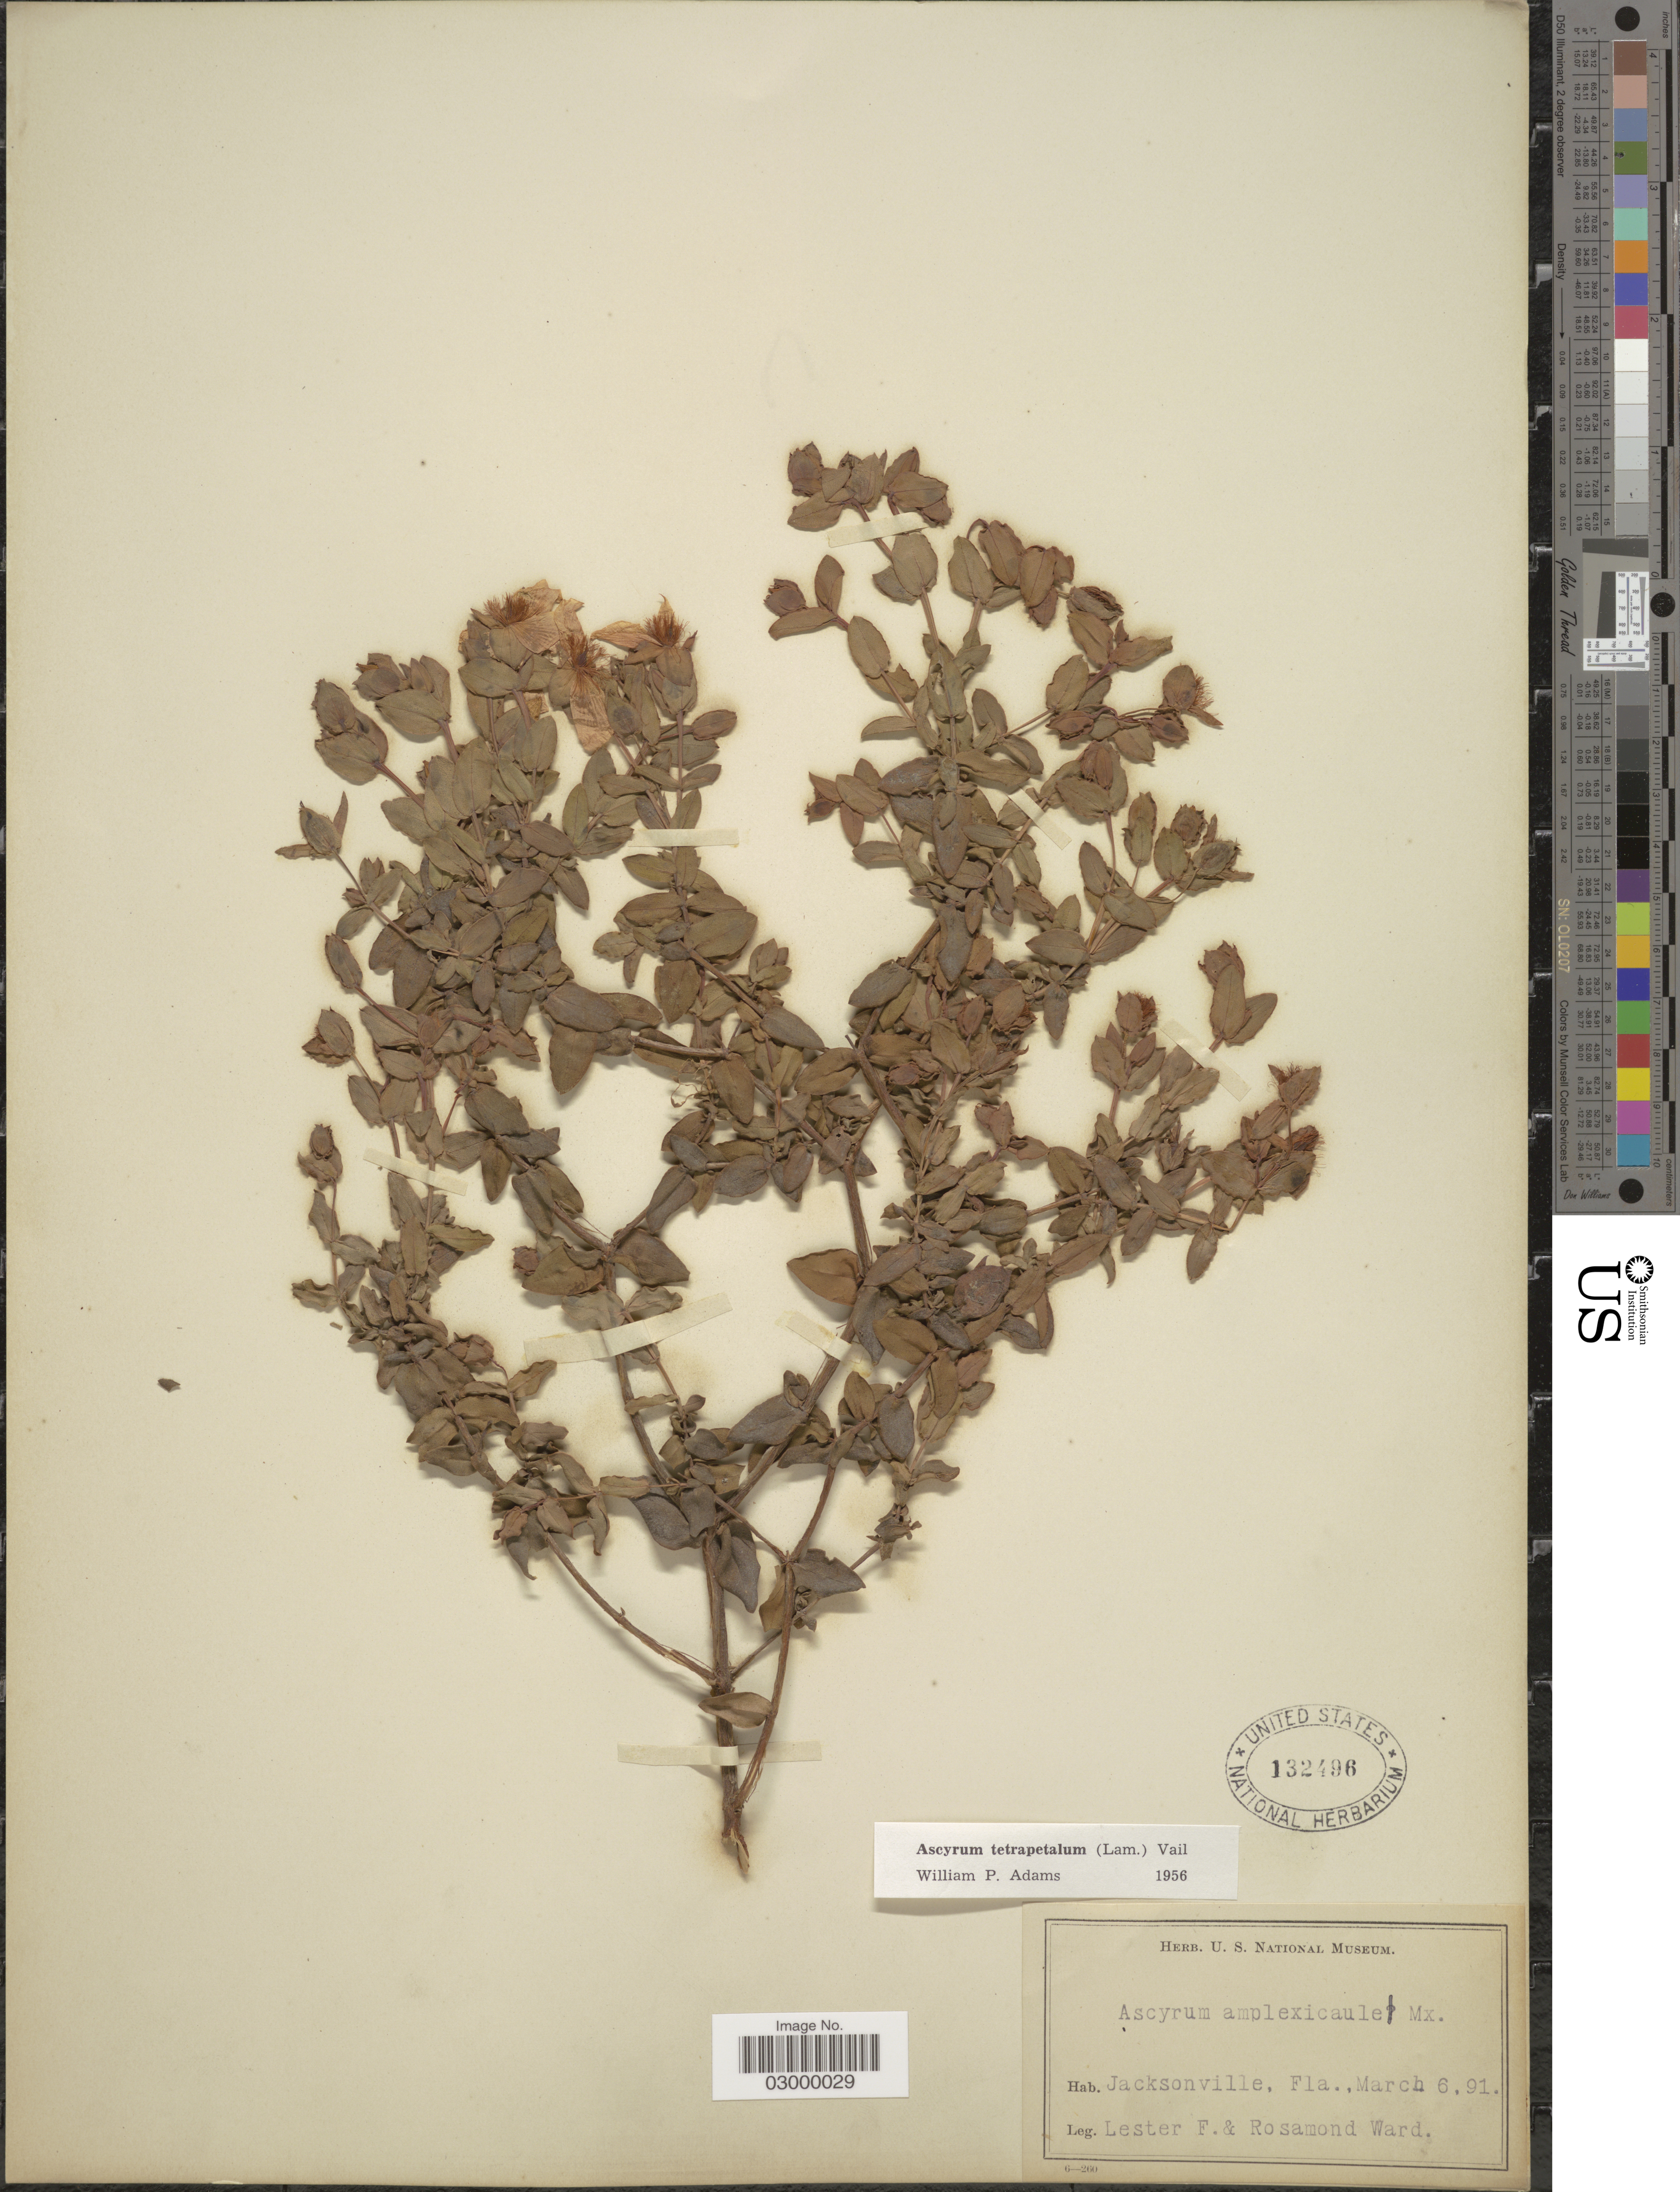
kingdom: Plantae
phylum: Tracheophyta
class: Magnoliopsida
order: Malpighiales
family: Hypericaceae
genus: Hypericum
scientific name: Hypericum tetrapetalum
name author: Lam.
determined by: Strong, Mark T., (BOT), Smithsonian Institution - National Museum of Natural History (UNITED STATES)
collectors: L. F. Ward & R. Ward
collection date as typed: Transcribed d/m/y: 6/3/91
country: United States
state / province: Florida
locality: Jacksonville.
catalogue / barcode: US 132496